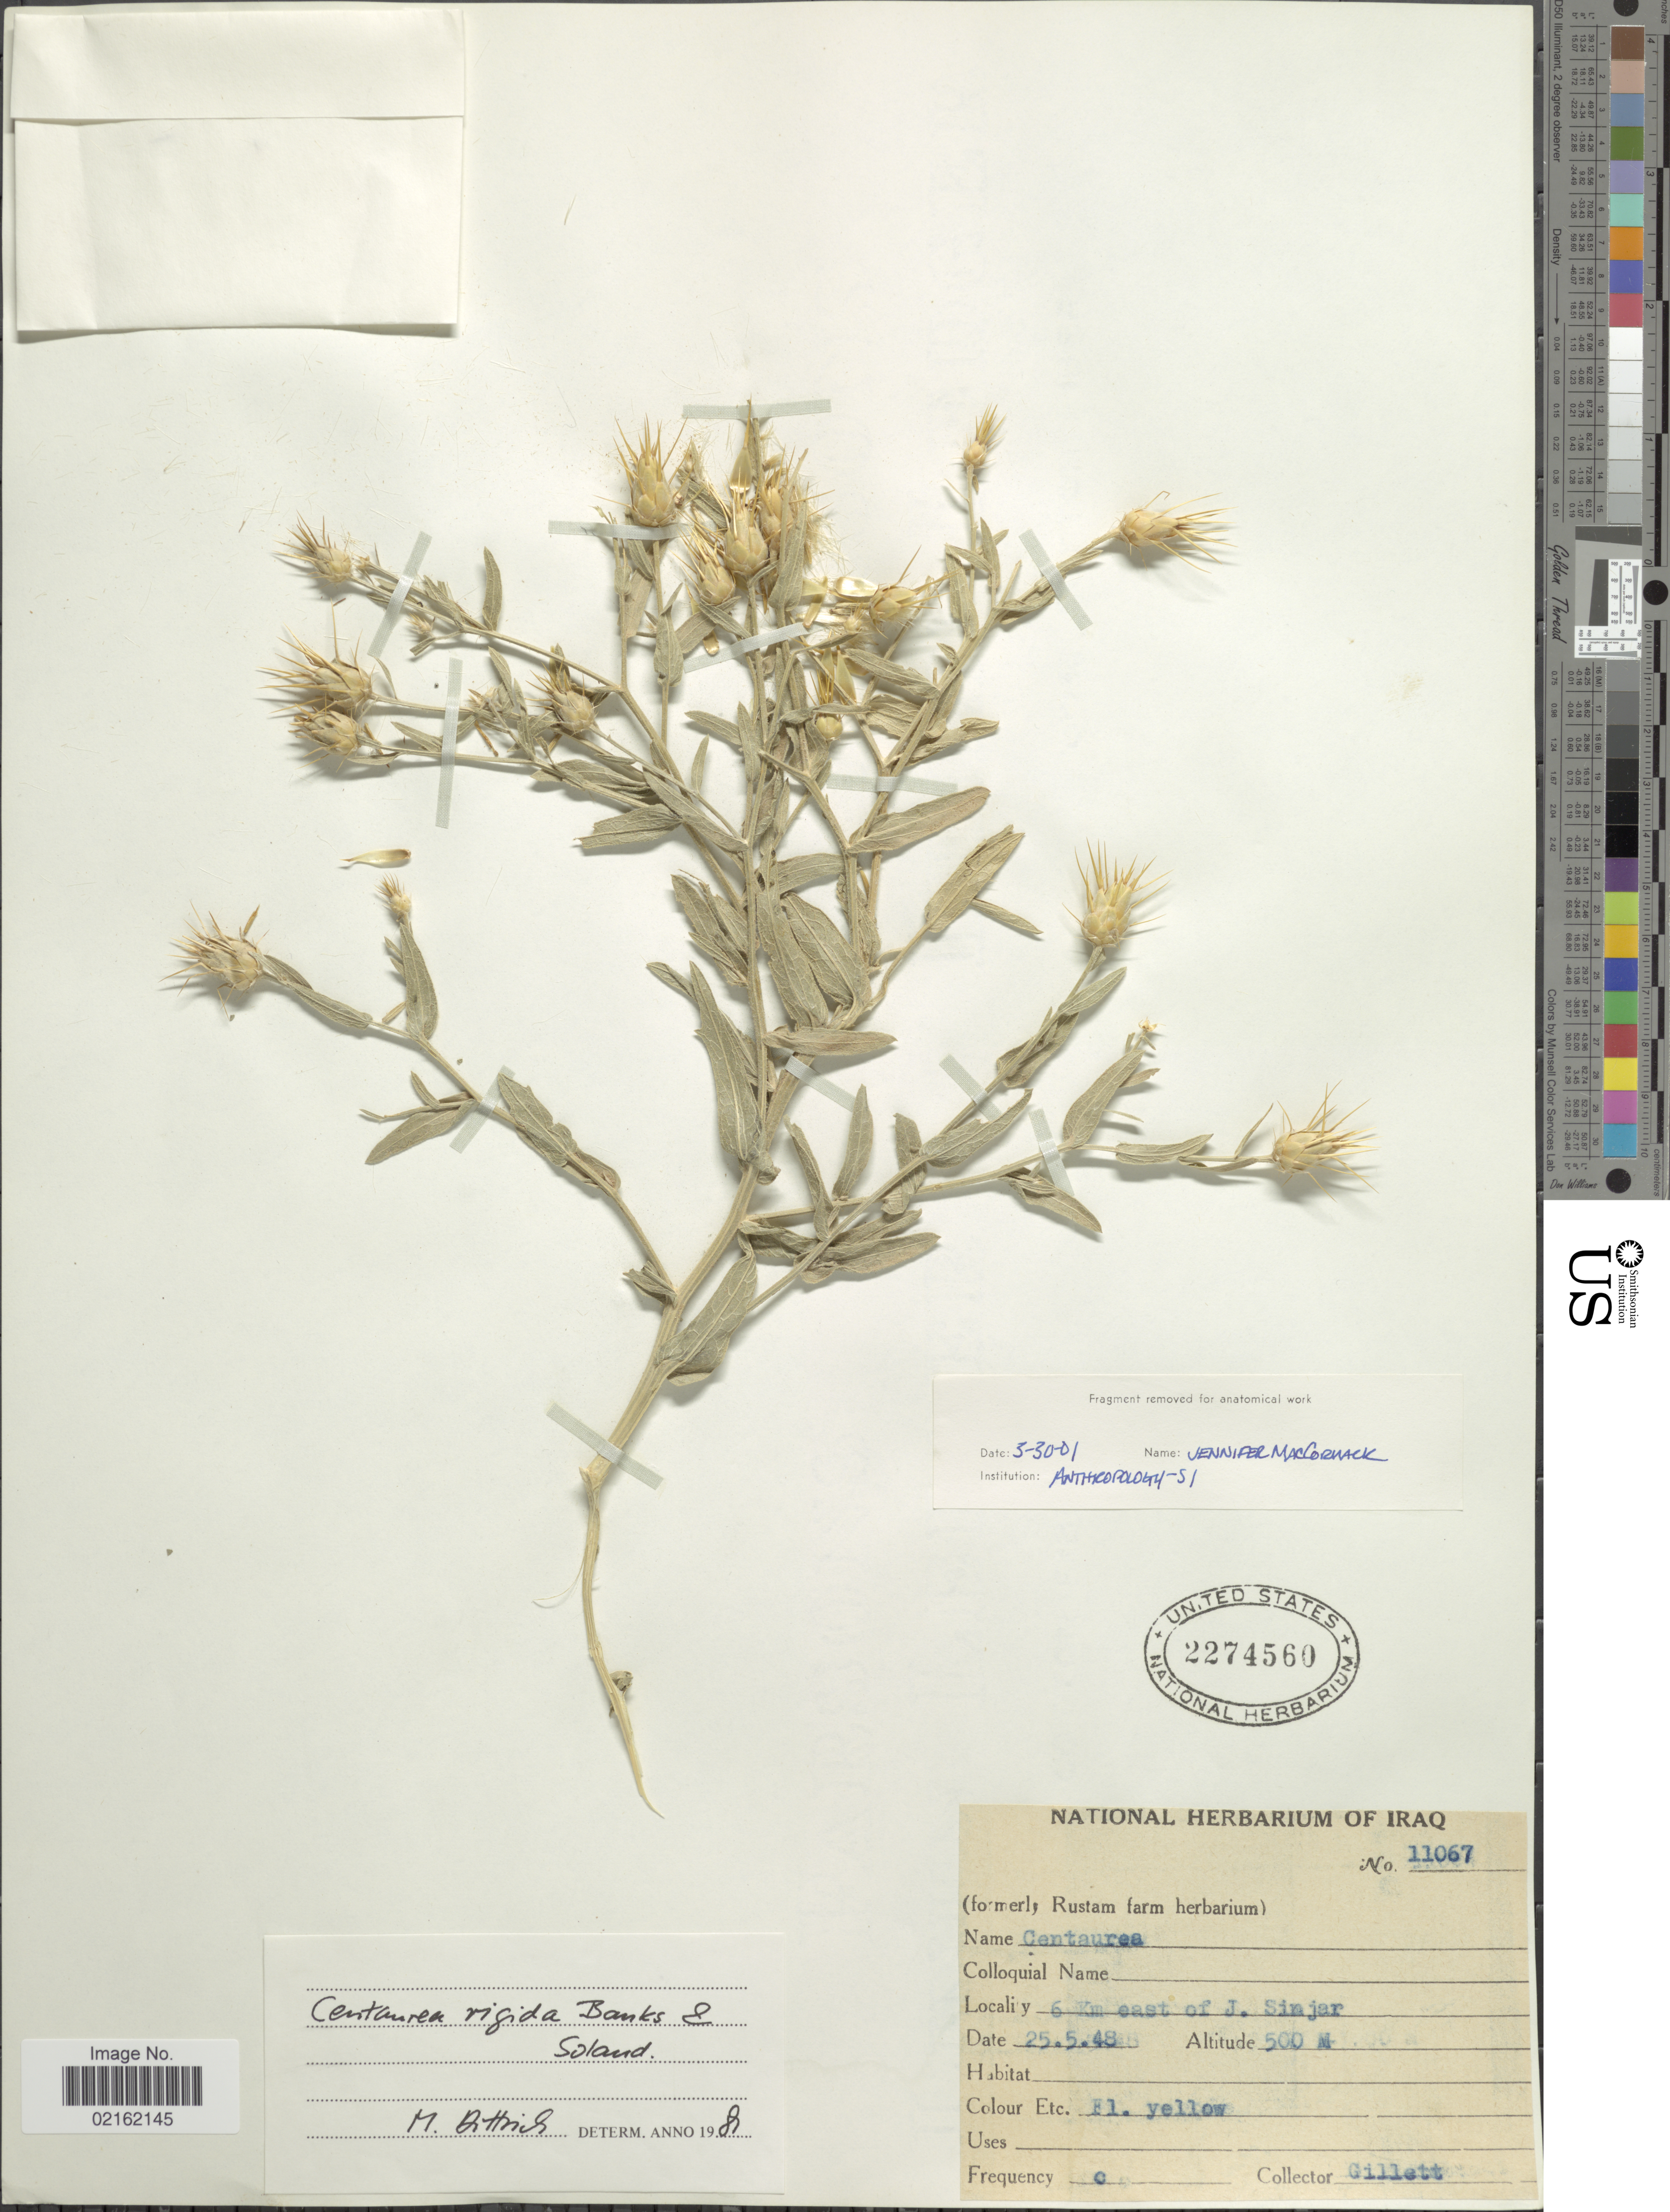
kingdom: Plantae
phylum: Tracheophyta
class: Magnoliopsida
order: Asterales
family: Asteraceae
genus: Centaurea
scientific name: Centaurea rigida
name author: Banks & Sol.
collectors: Gillett, --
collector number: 11067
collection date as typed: Transcribed d/m/y: 25/5/48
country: Iraq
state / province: Ninawa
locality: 6 km east of J. Sinjar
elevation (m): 500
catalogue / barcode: US 2274560